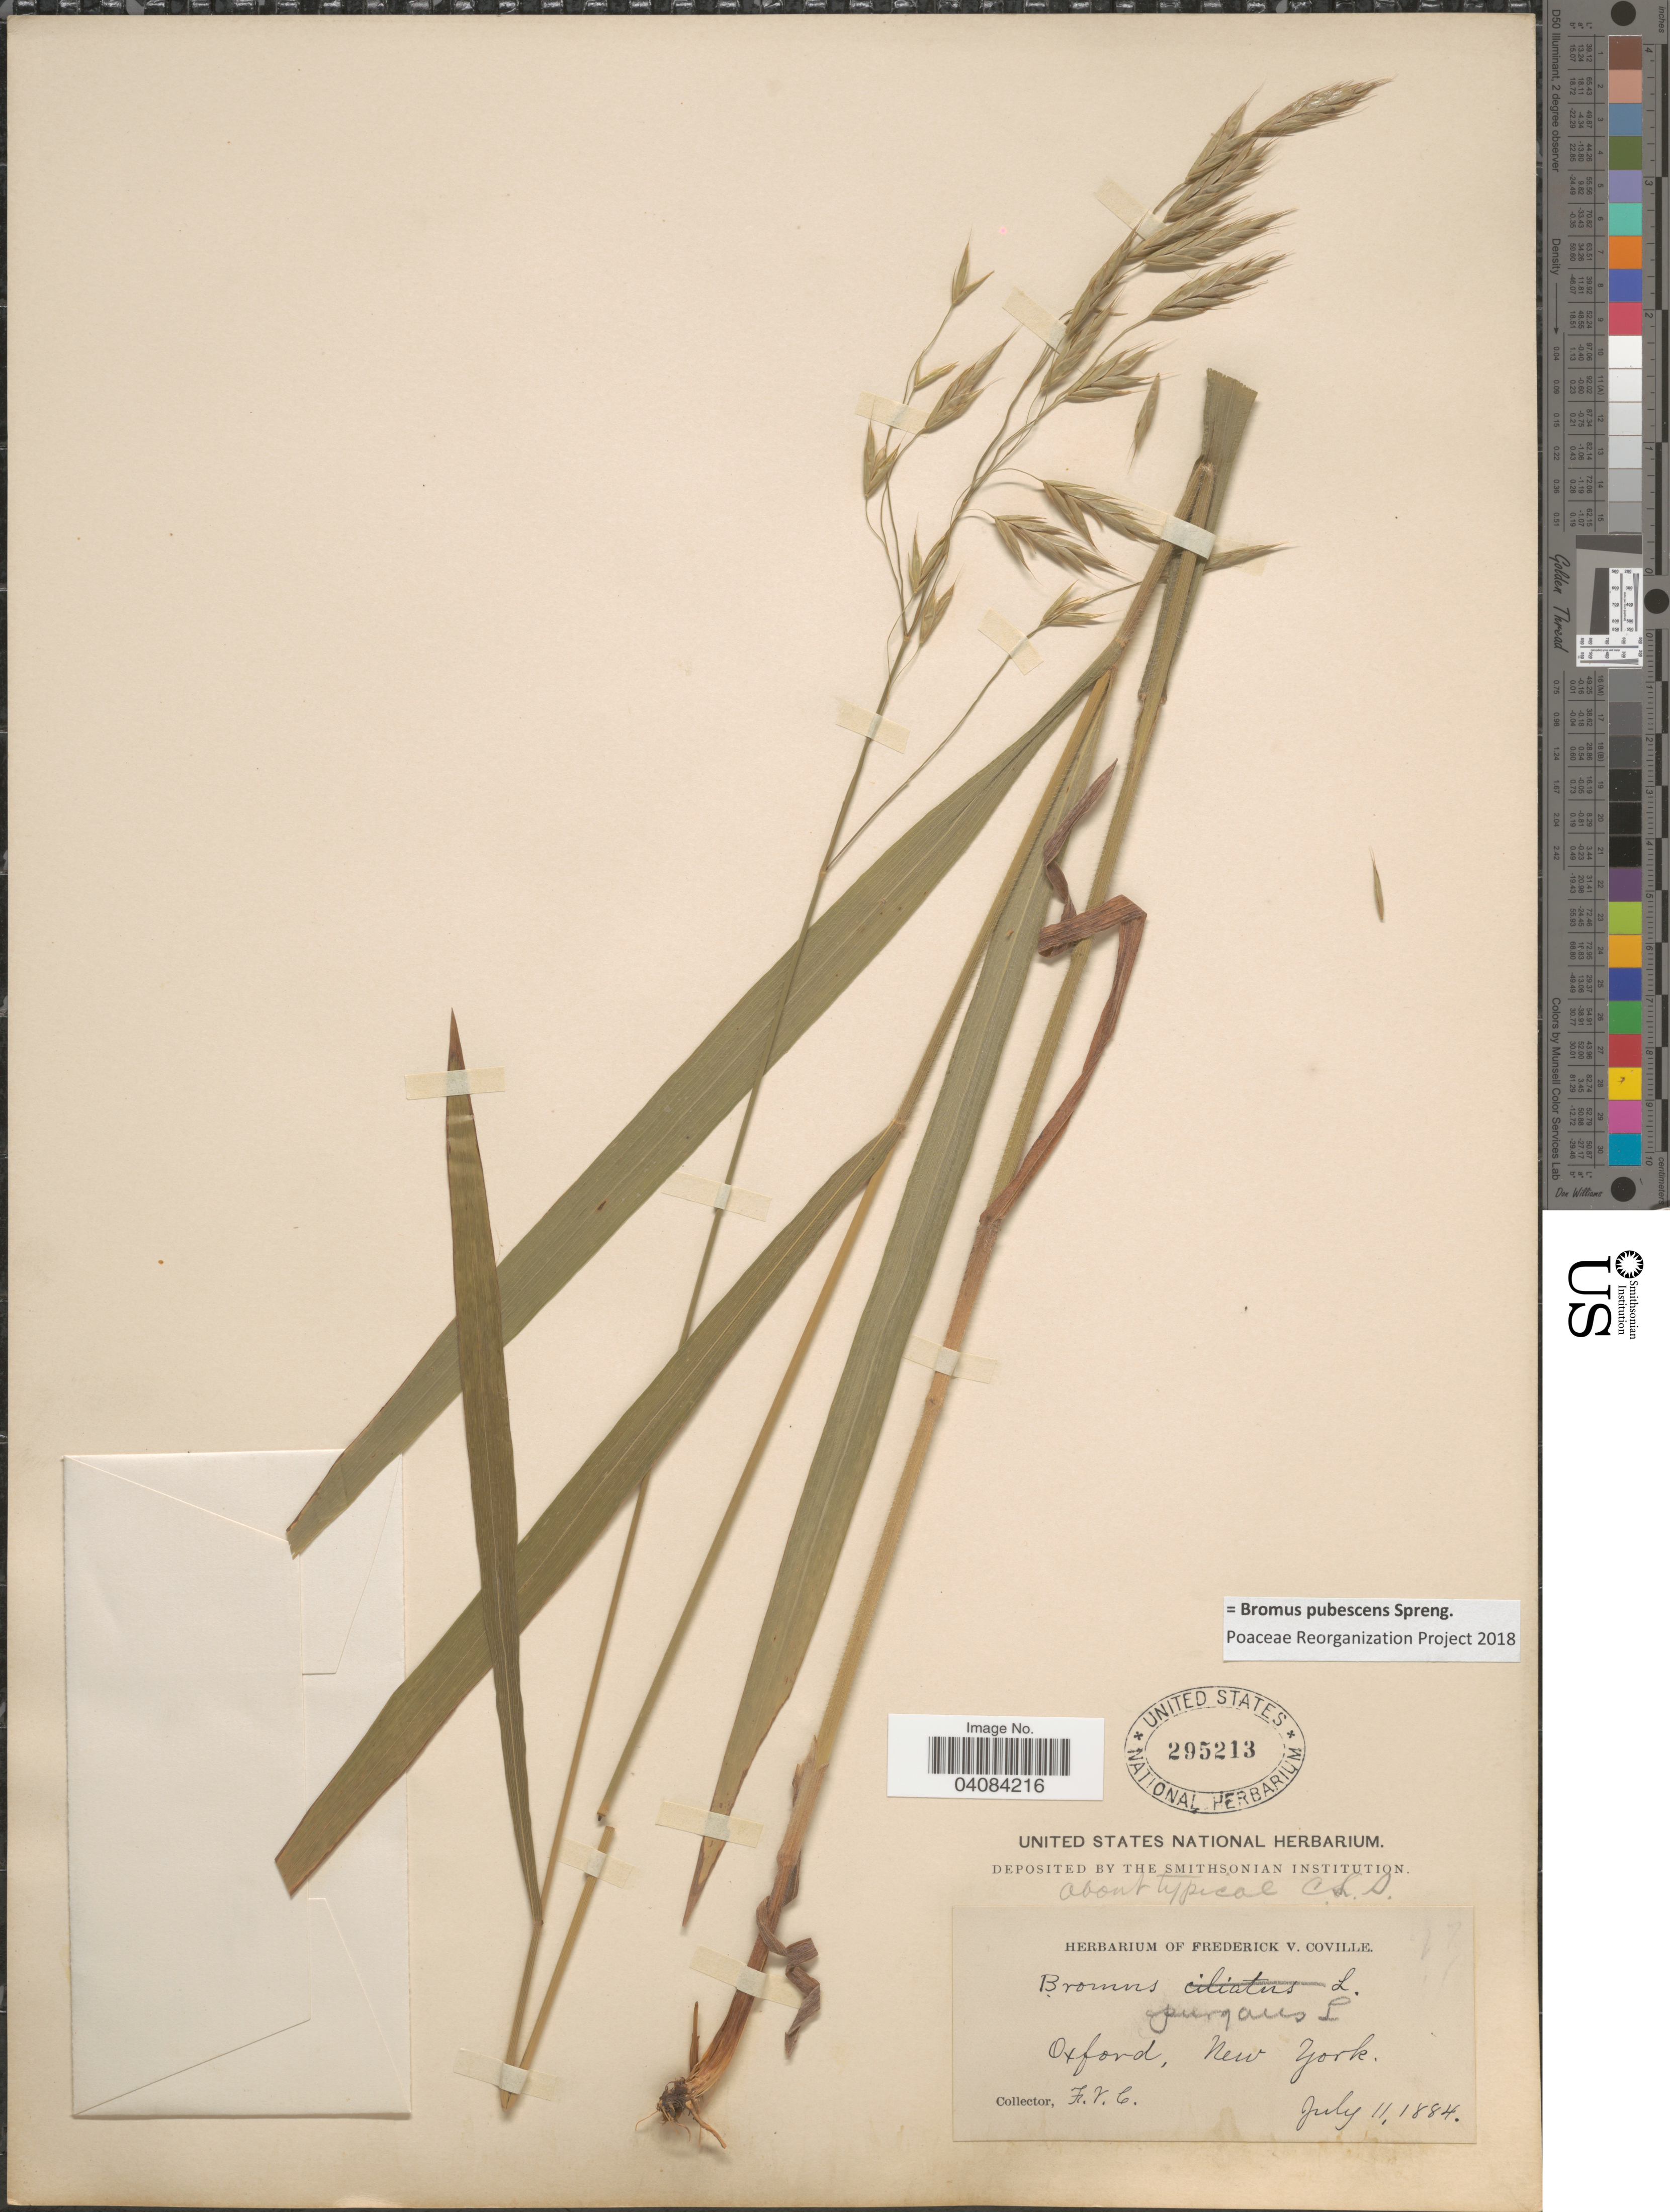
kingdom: Plantae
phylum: Tracheophyta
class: Liliopsida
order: Poales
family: Poaceae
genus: Bromus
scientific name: Bromus pubescens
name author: Muhl. ex Willd.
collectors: F. V. Coville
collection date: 1884-07-11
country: United States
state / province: New York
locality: Oxford.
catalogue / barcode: US 295213